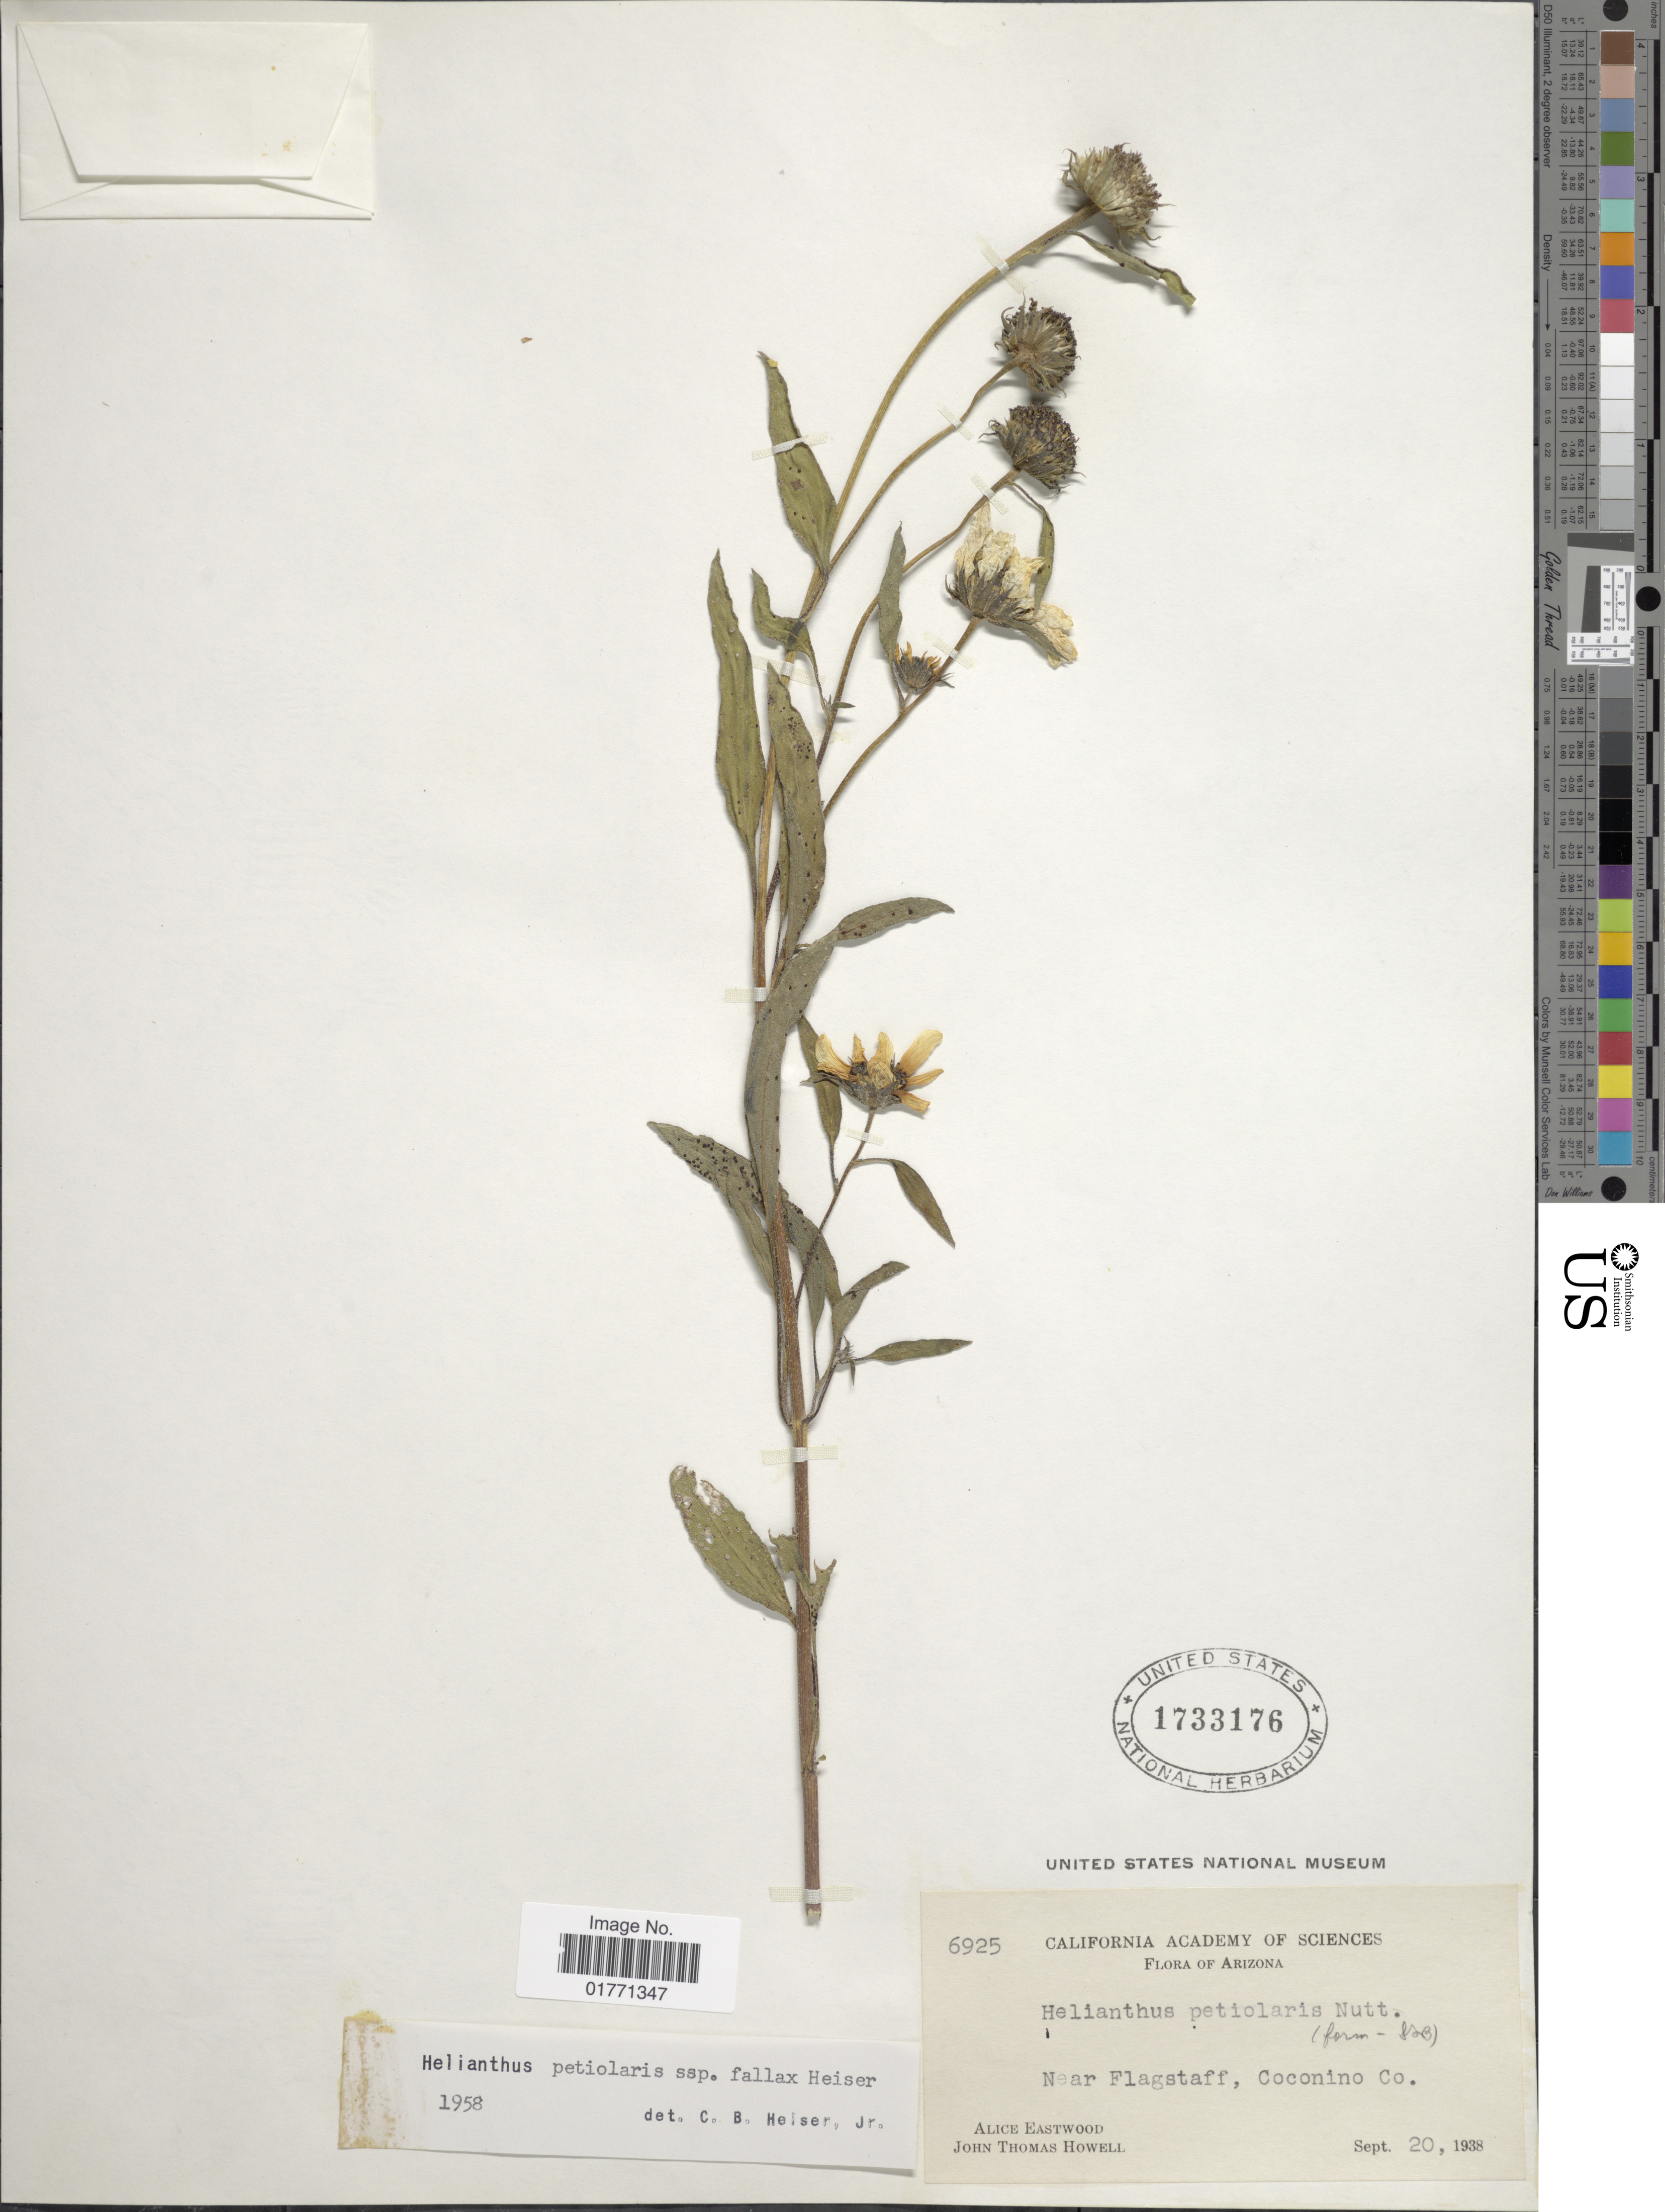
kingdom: Plantae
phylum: Tracheophyta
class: Magnoliopsida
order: Asterales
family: Asteraceae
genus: Helianthus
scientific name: Helianthus petiolaris subsp. fallax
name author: Heiser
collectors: A. Eastwood & J. T. Howell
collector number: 6925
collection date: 1938-09-20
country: United States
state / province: Arizona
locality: Near Flagstaff, Coconino Co.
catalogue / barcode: US 1733176